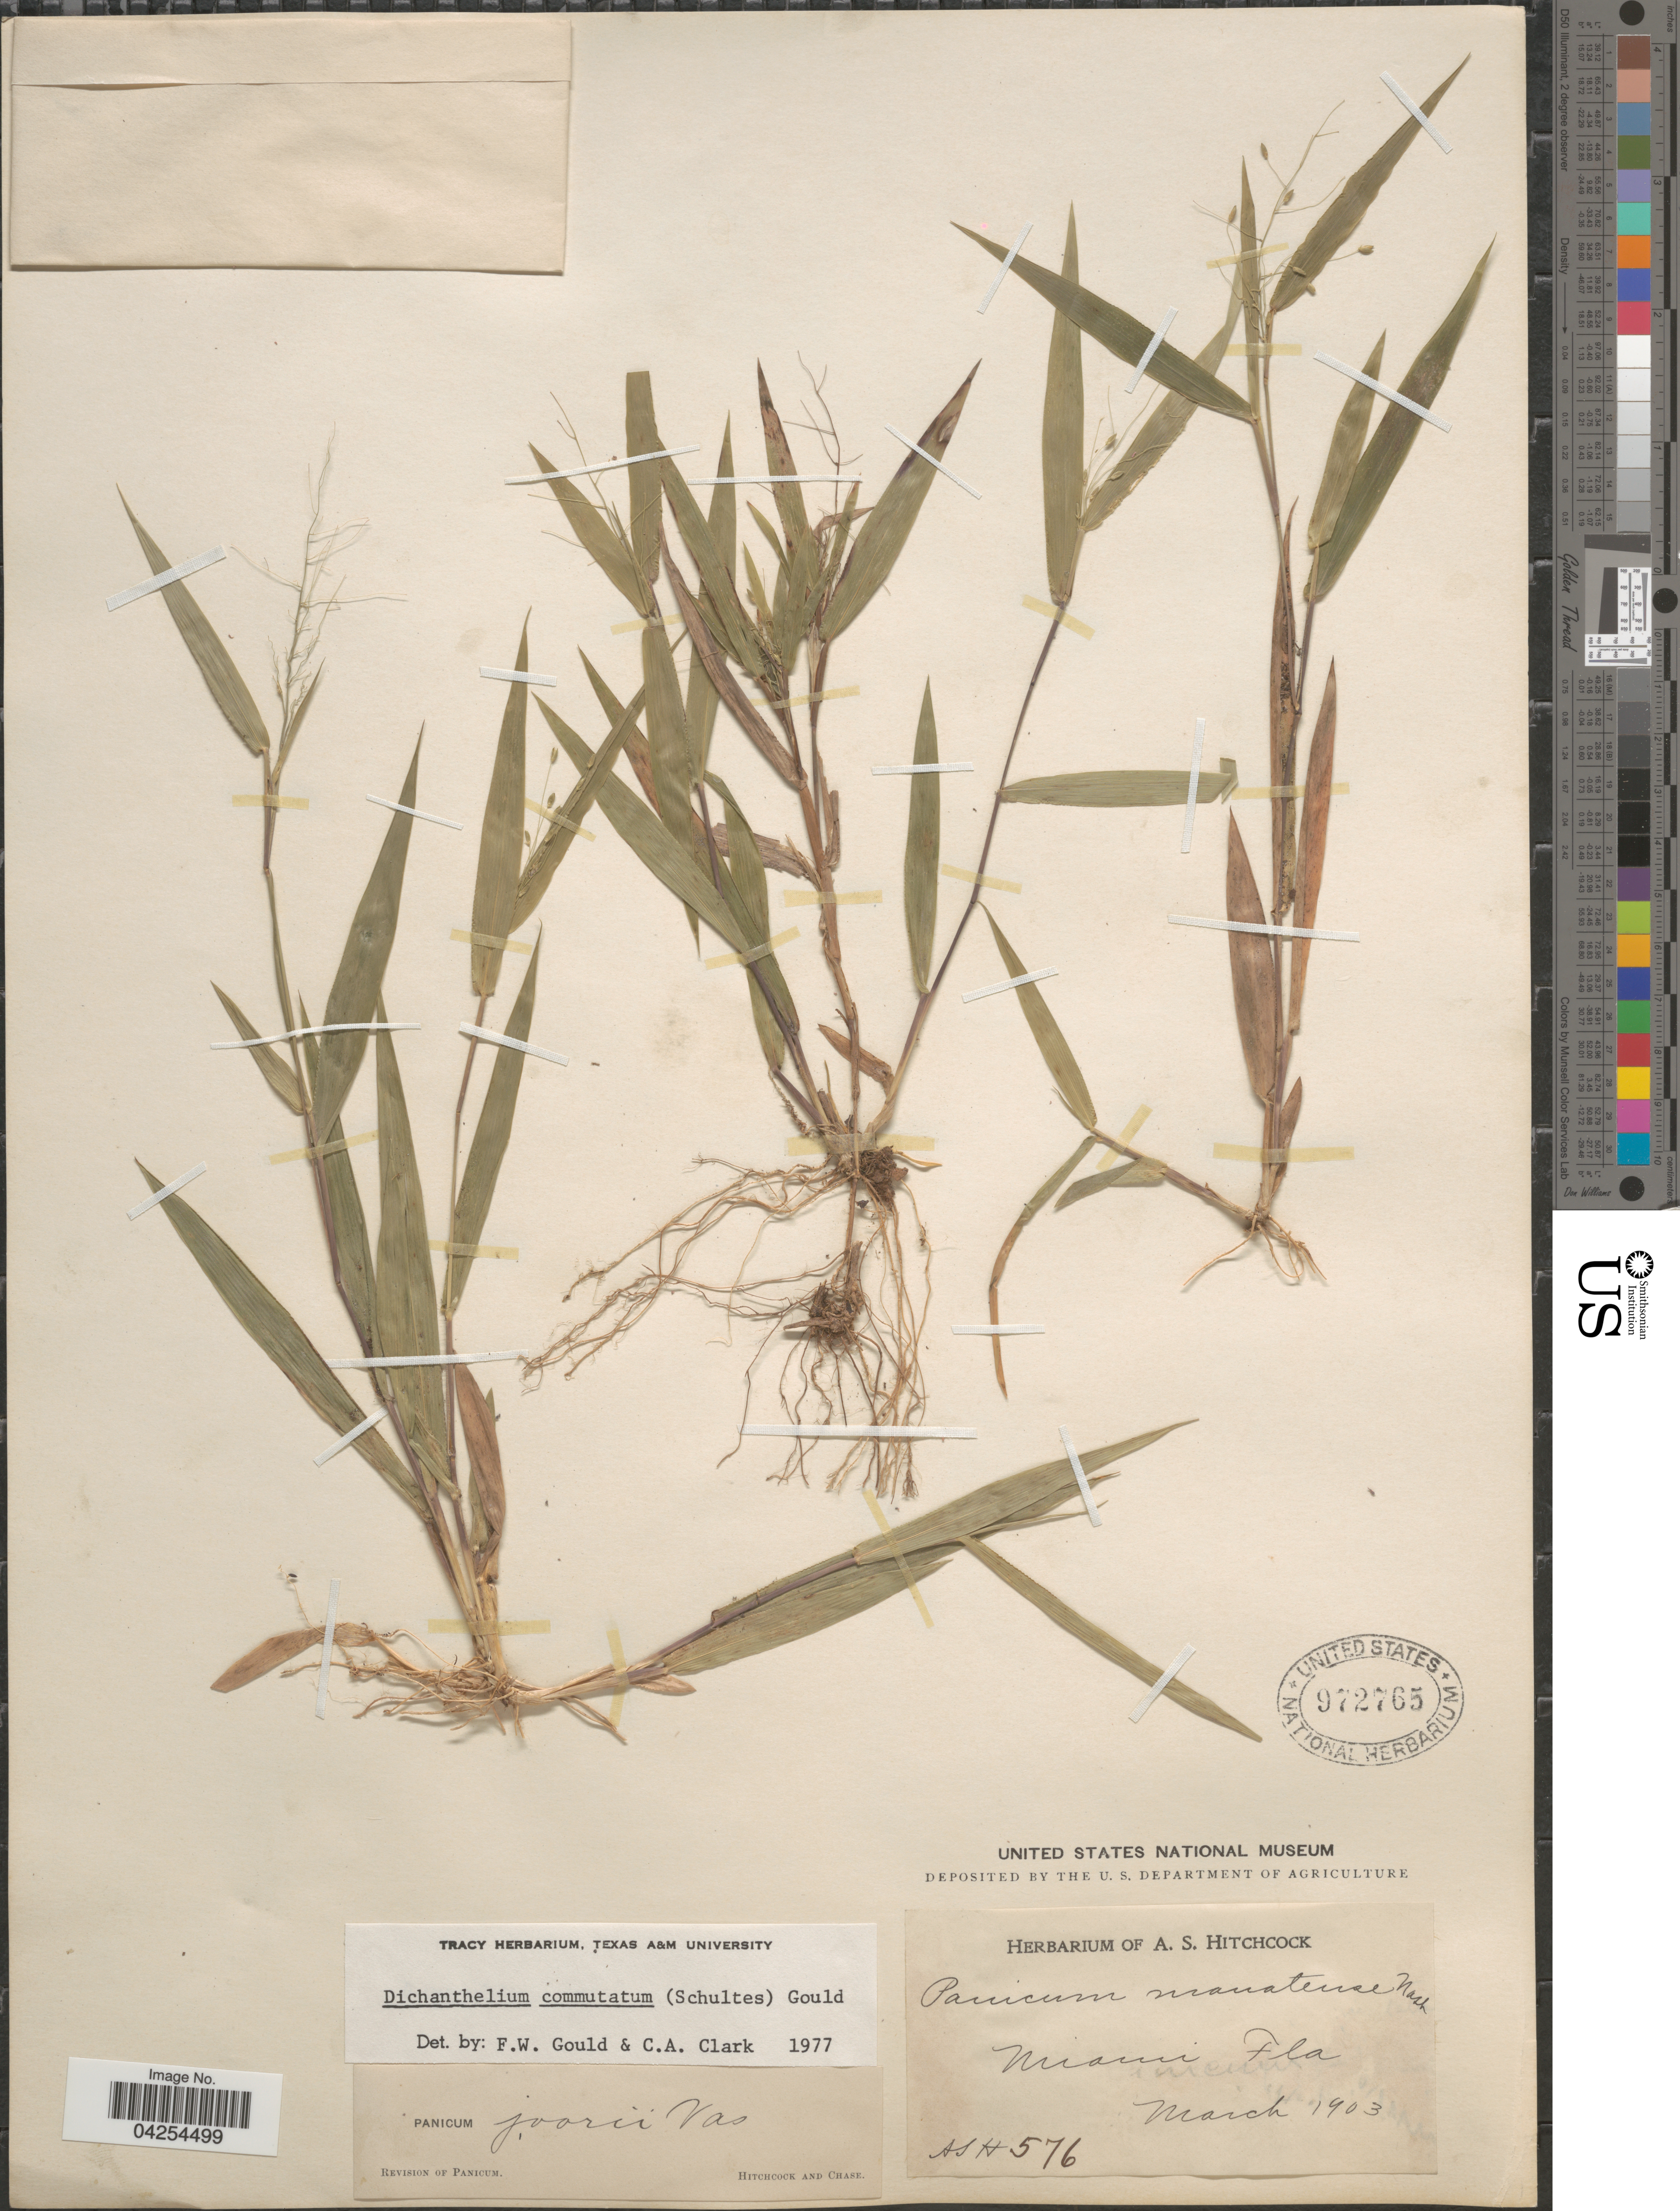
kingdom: Plantae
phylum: Tracheophyta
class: Liliopsida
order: Poales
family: Poaceae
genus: Dichanthelium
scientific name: Dichanthelium commutatum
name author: (Schult.) Gould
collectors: A. S. Hitchcock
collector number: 576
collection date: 1903-03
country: United States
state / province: Florida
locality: Miami.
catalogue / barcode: US 972765